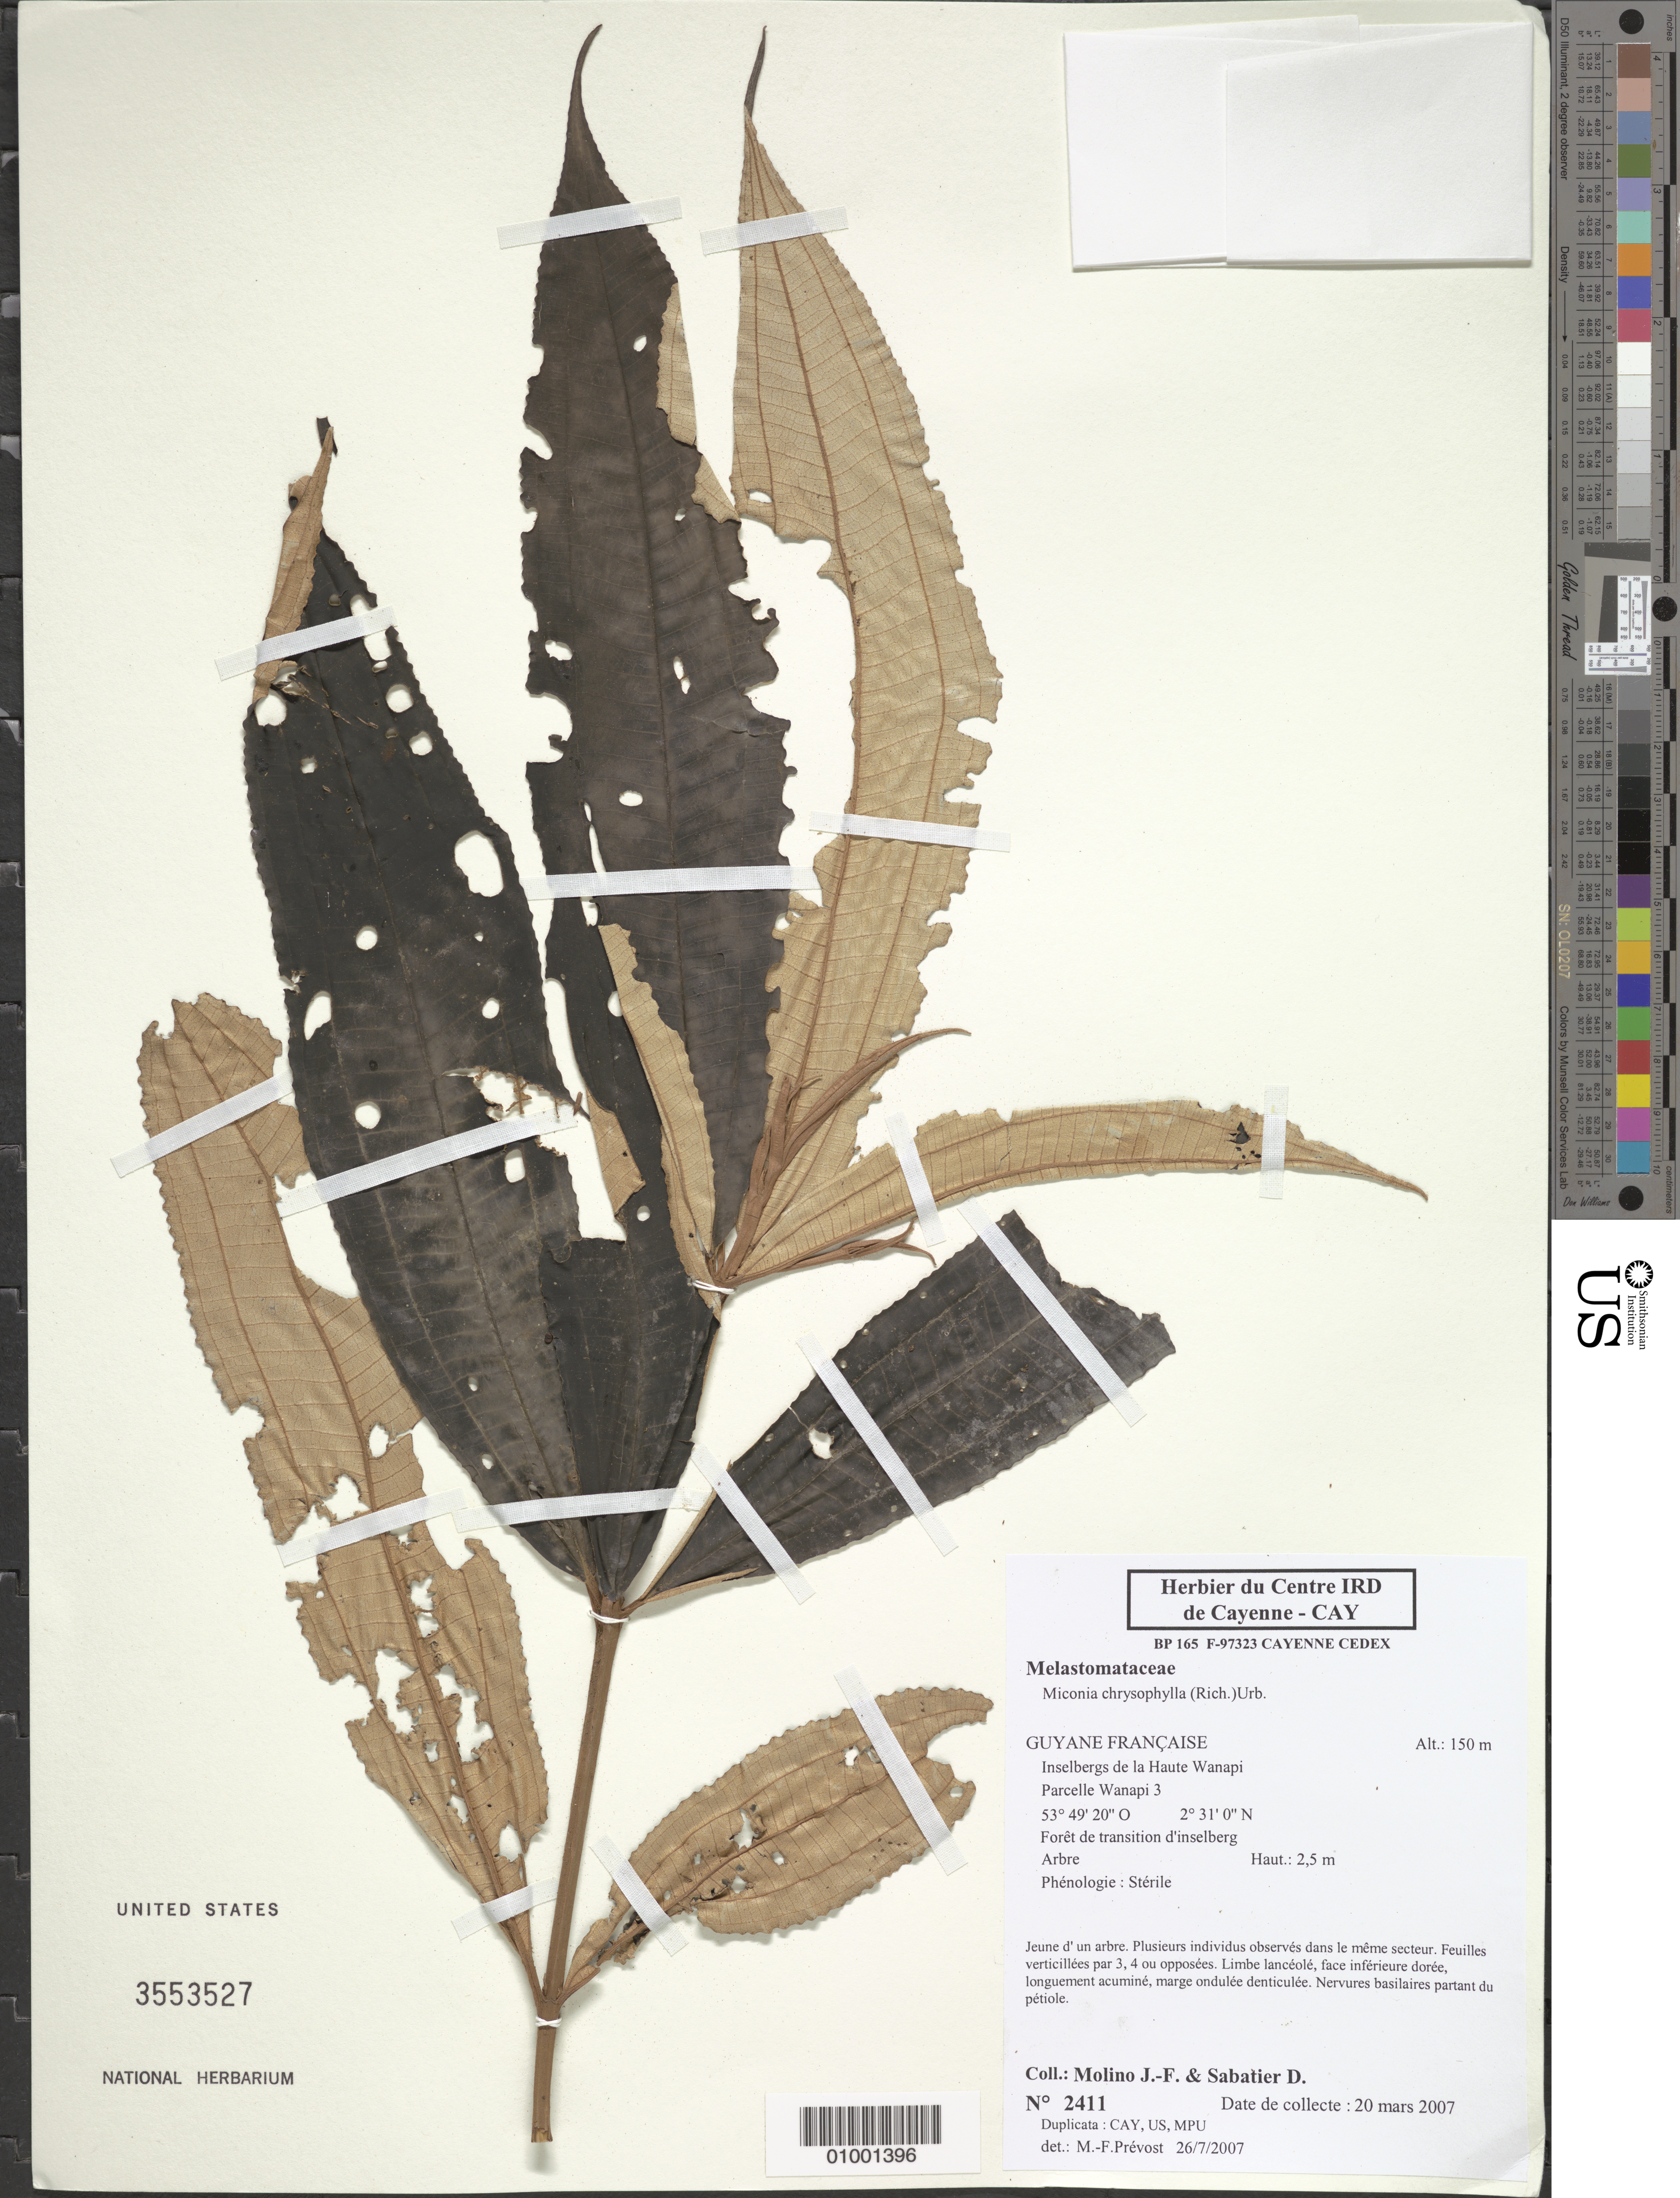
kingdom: Plantae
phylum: Tracheophyta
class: Magnoliopsida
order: Myrtales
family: Melastomataceae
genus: Miconia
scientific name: Miconia chrysophylla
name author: (Rich.) Urb.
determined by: Prévost, M.-F.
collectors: J. Molino & D. Sabatier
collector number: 2411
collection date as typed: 20-Mar-07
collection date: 2007-03-20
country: French Guiana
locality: Inselbergs de la Haute Wanapi, Parcelle Wanapi 3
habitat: Foret de transition d'inselberg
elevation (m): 150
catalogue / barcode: US 3553527